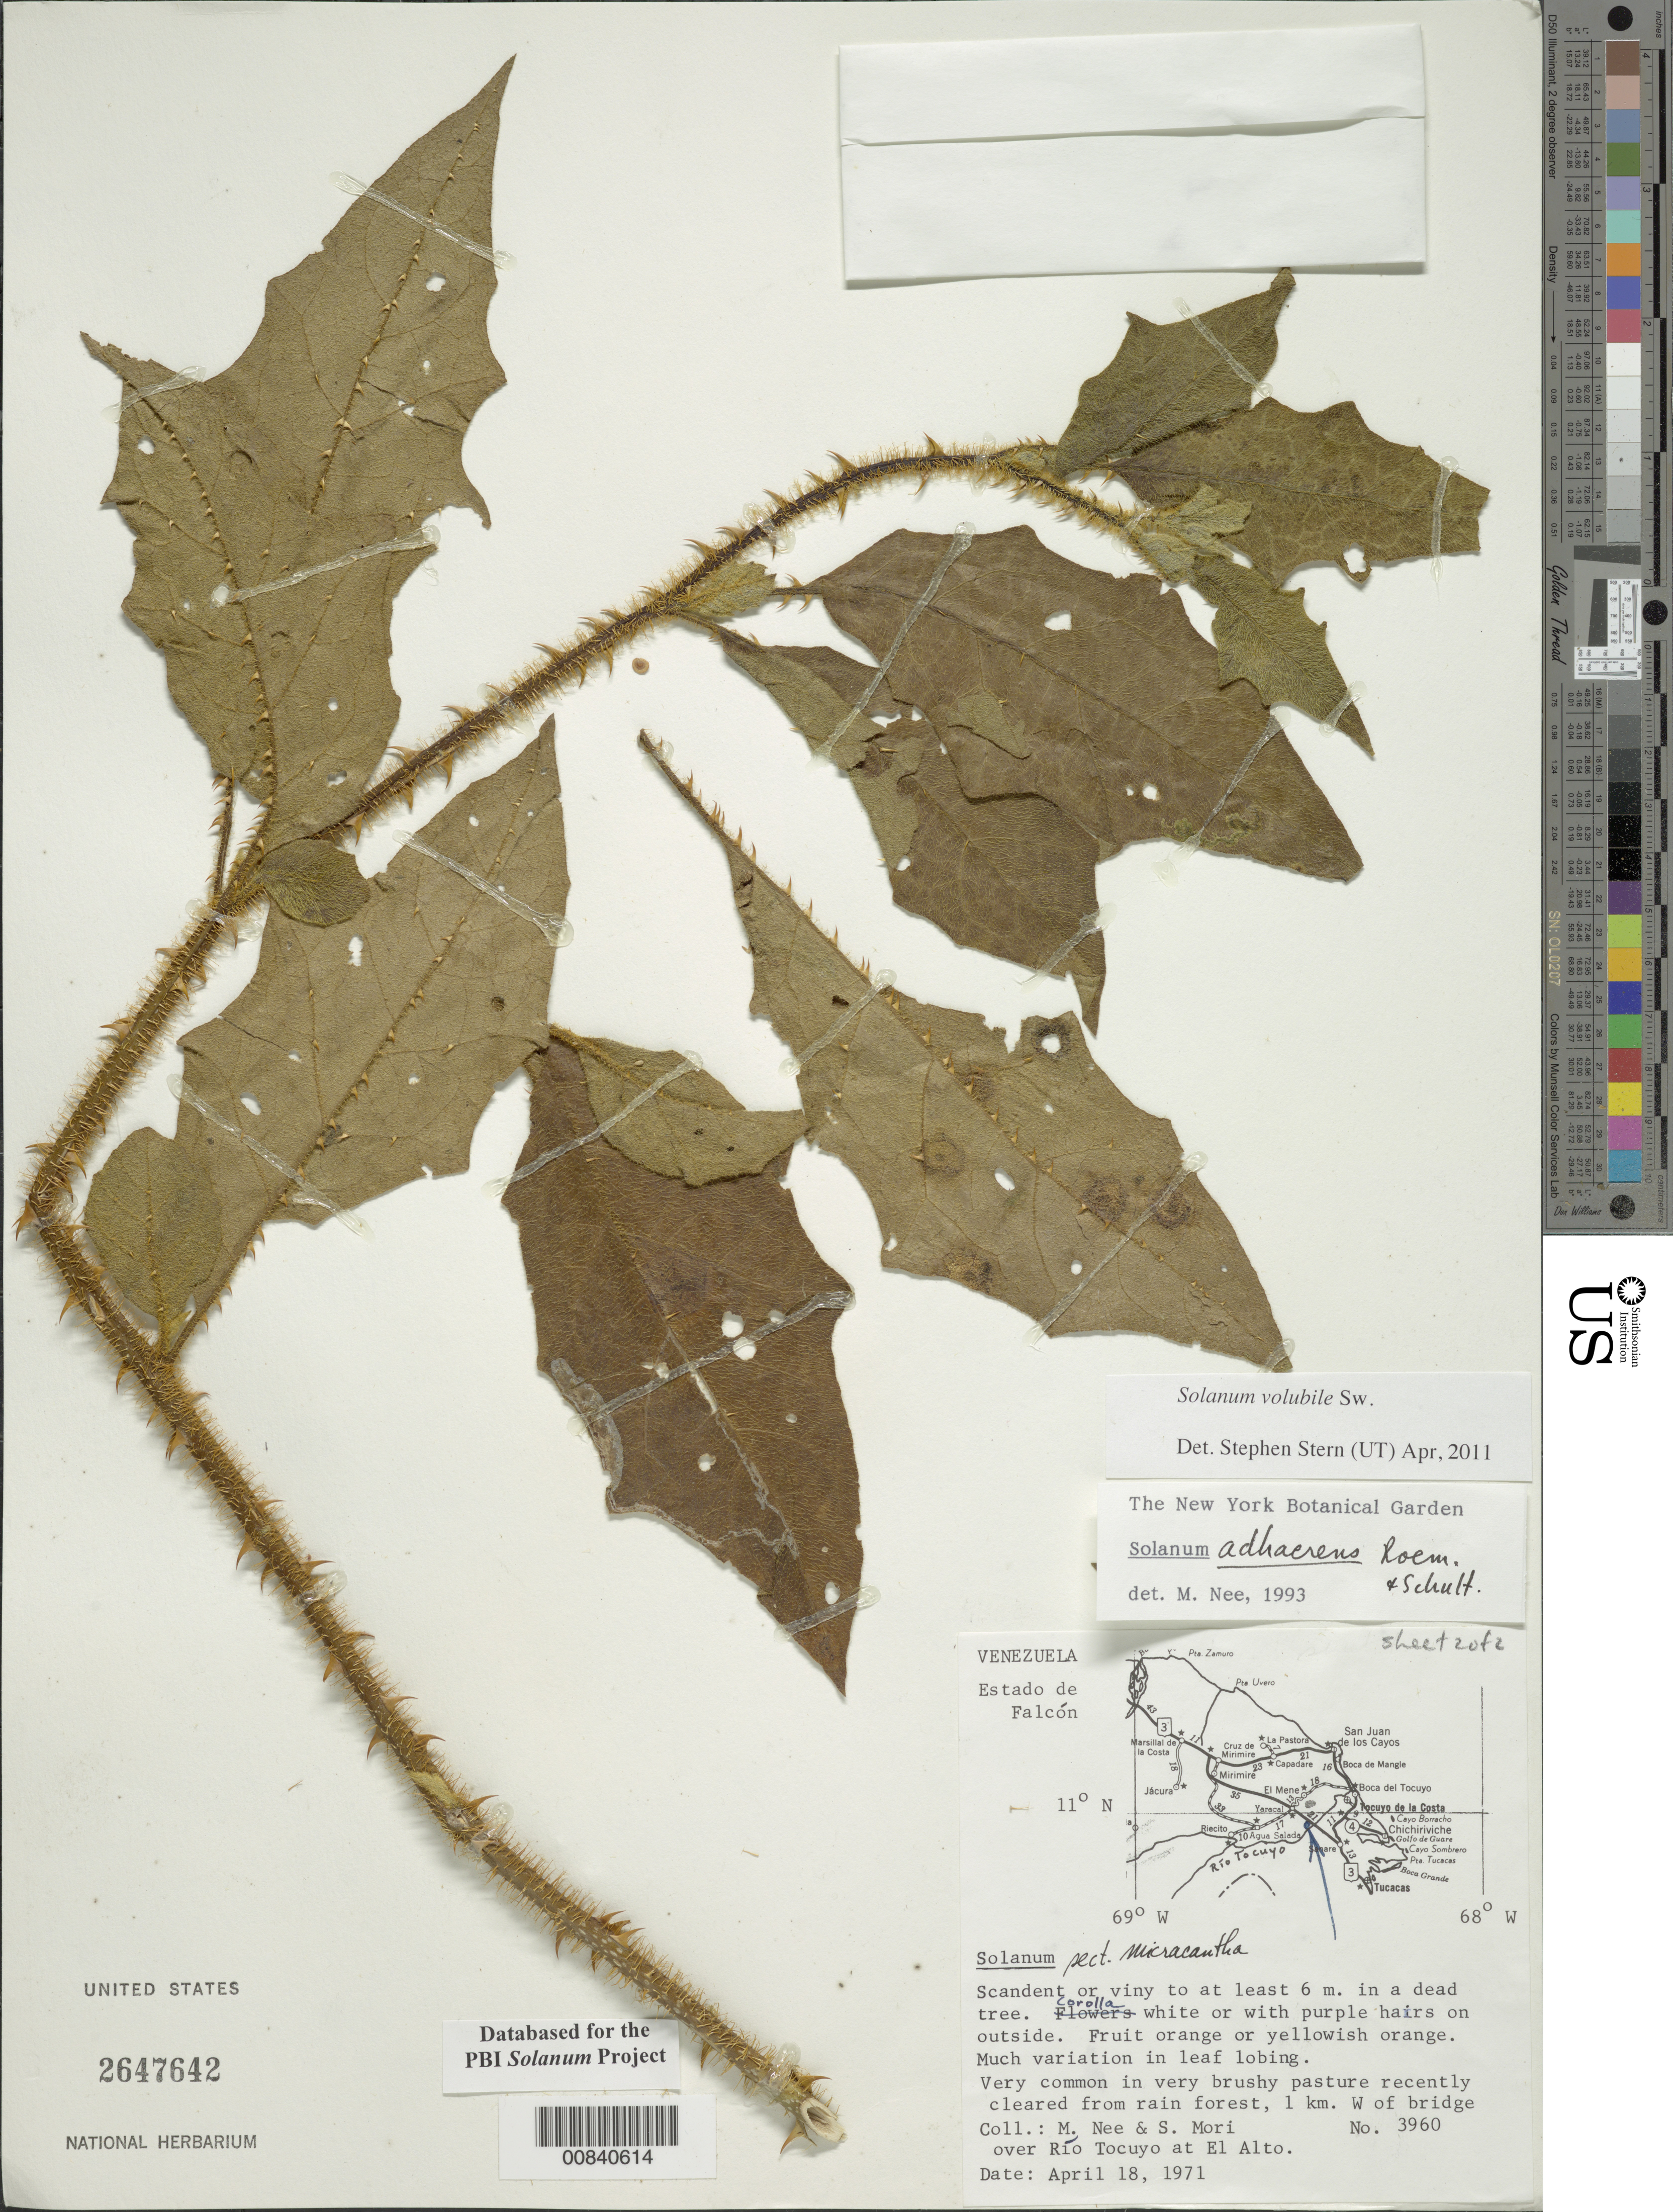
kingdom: Plantae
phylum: Tracheophyta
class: Magnoliopsida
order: Solanales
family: Solanaceae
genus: Solanum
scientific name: Solanum volubile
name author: Sw.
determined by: Stern, S. R., (UT)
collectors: M. Nee & S. Mori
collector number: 3960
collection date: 1971-04-18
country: Venezuela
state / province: Falcón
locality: See map on specimen label; near Tocacas, off Route 3 between Sanare and Yaracal.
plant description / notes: Previously databased for the PBI Solanum Project; entered into EMU by MJDatiles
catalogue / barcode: US 2647642